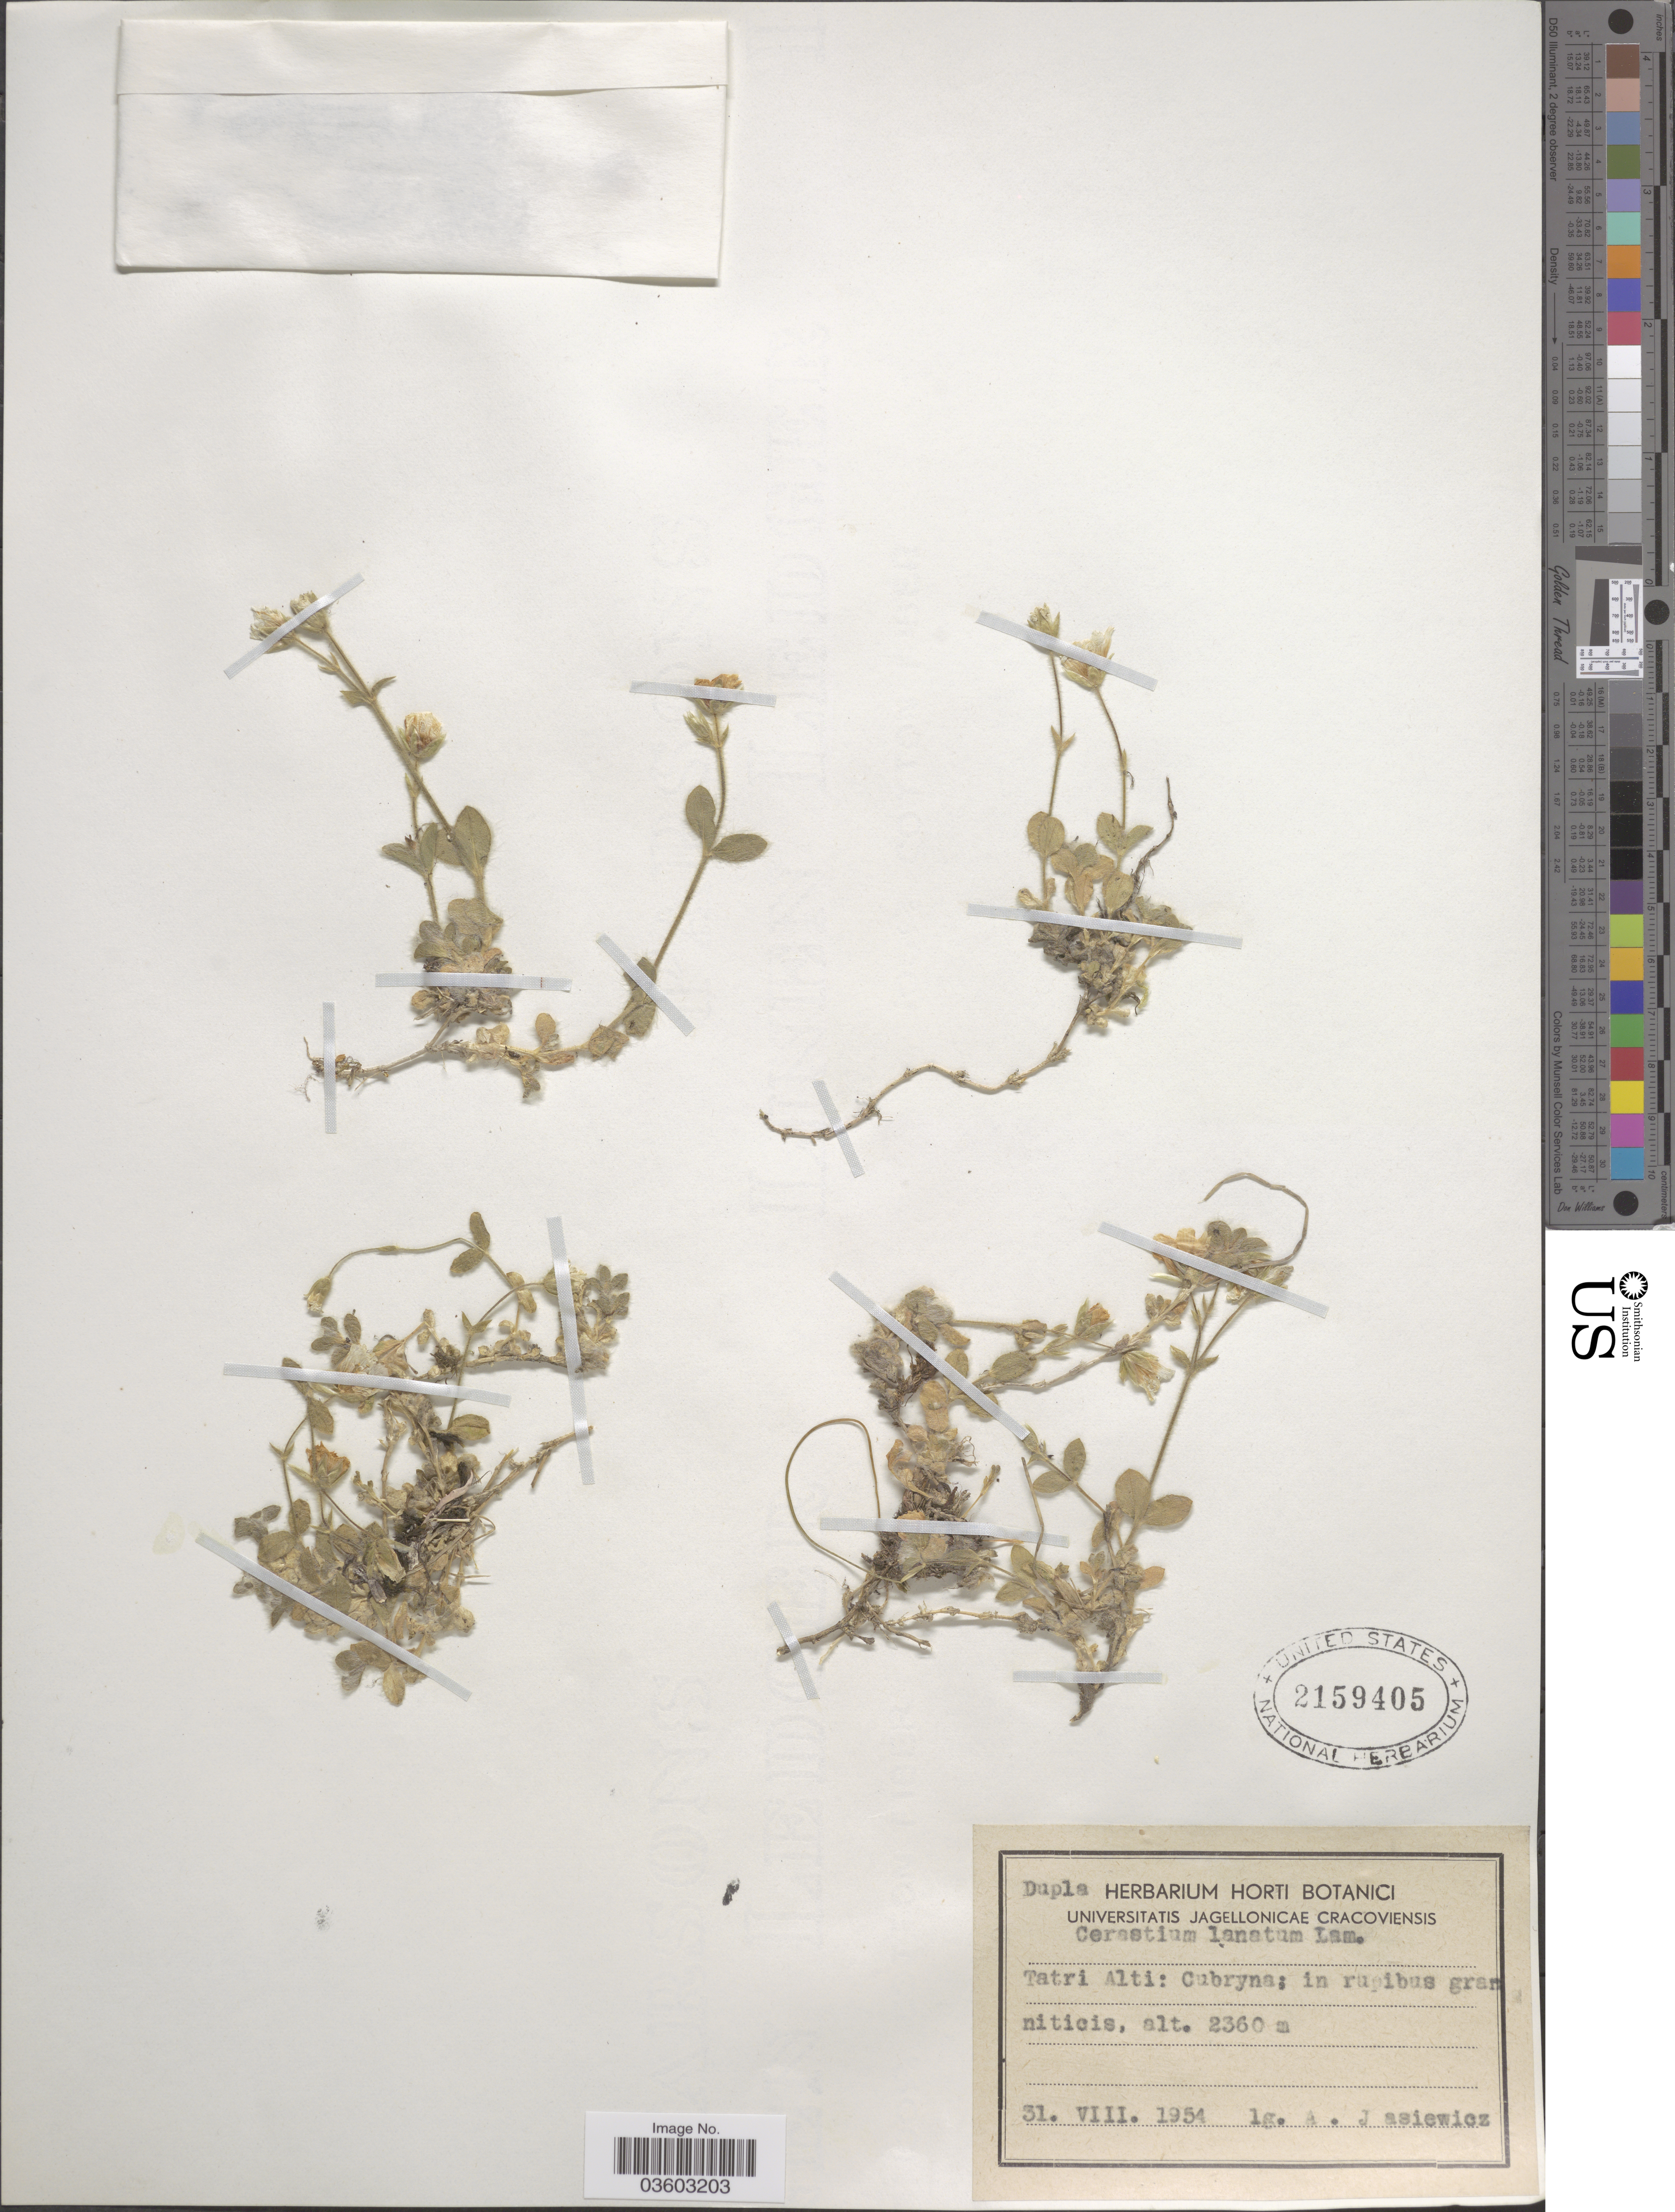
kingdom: Plantae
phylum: Tracheophyta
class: Magnoliopsida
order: Caryophyllales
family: Caryophyllaceae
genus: Cerastium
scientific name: Cerastium lanatum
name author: Lam.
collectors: A. Jasiewicz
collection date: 1954-08-31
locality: Tatri Alti: Cubryna.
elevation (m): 2360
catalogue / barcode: US 2159405